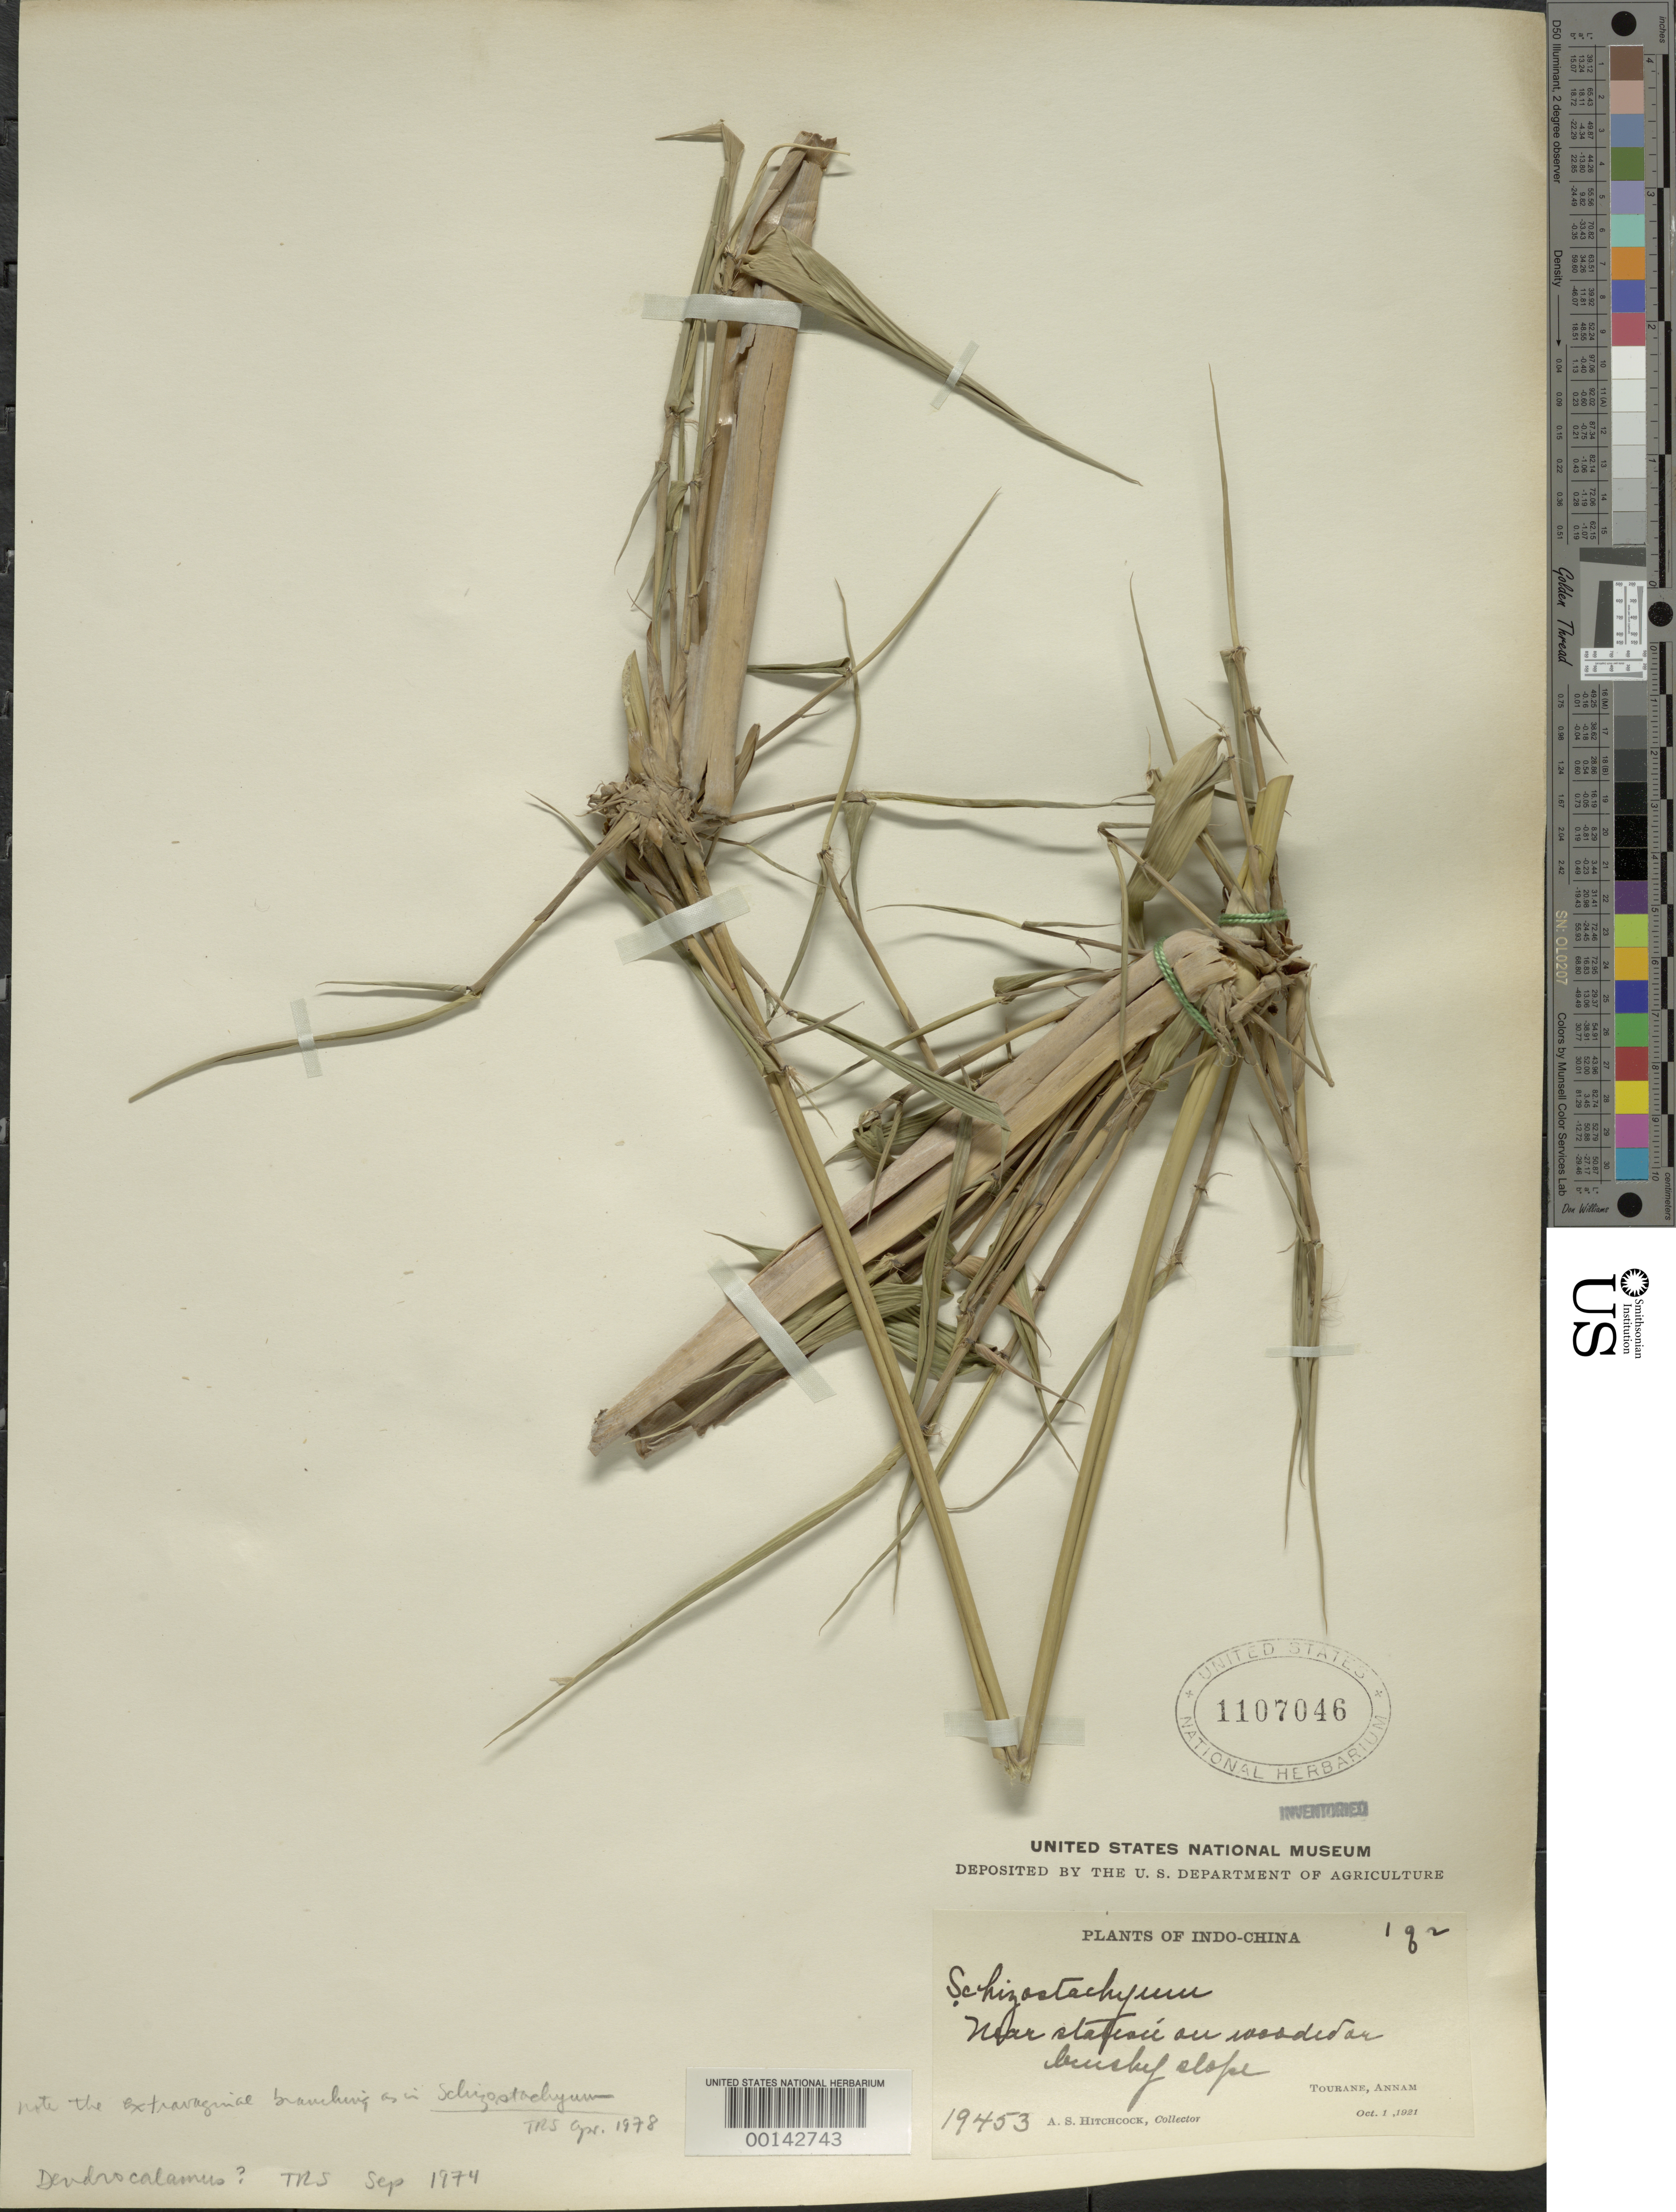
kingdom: Plantae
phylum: Tracheophyta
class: Liliopsida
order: Poales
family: Poaceae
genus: Schizostachyum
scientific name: Schizostachyum sp.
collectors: A. S. Hitchcock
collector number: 19453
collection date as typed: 01 Oct 1921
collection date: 1921-10-01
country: Vietnam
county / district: Da Nang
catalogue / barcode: US 1107046